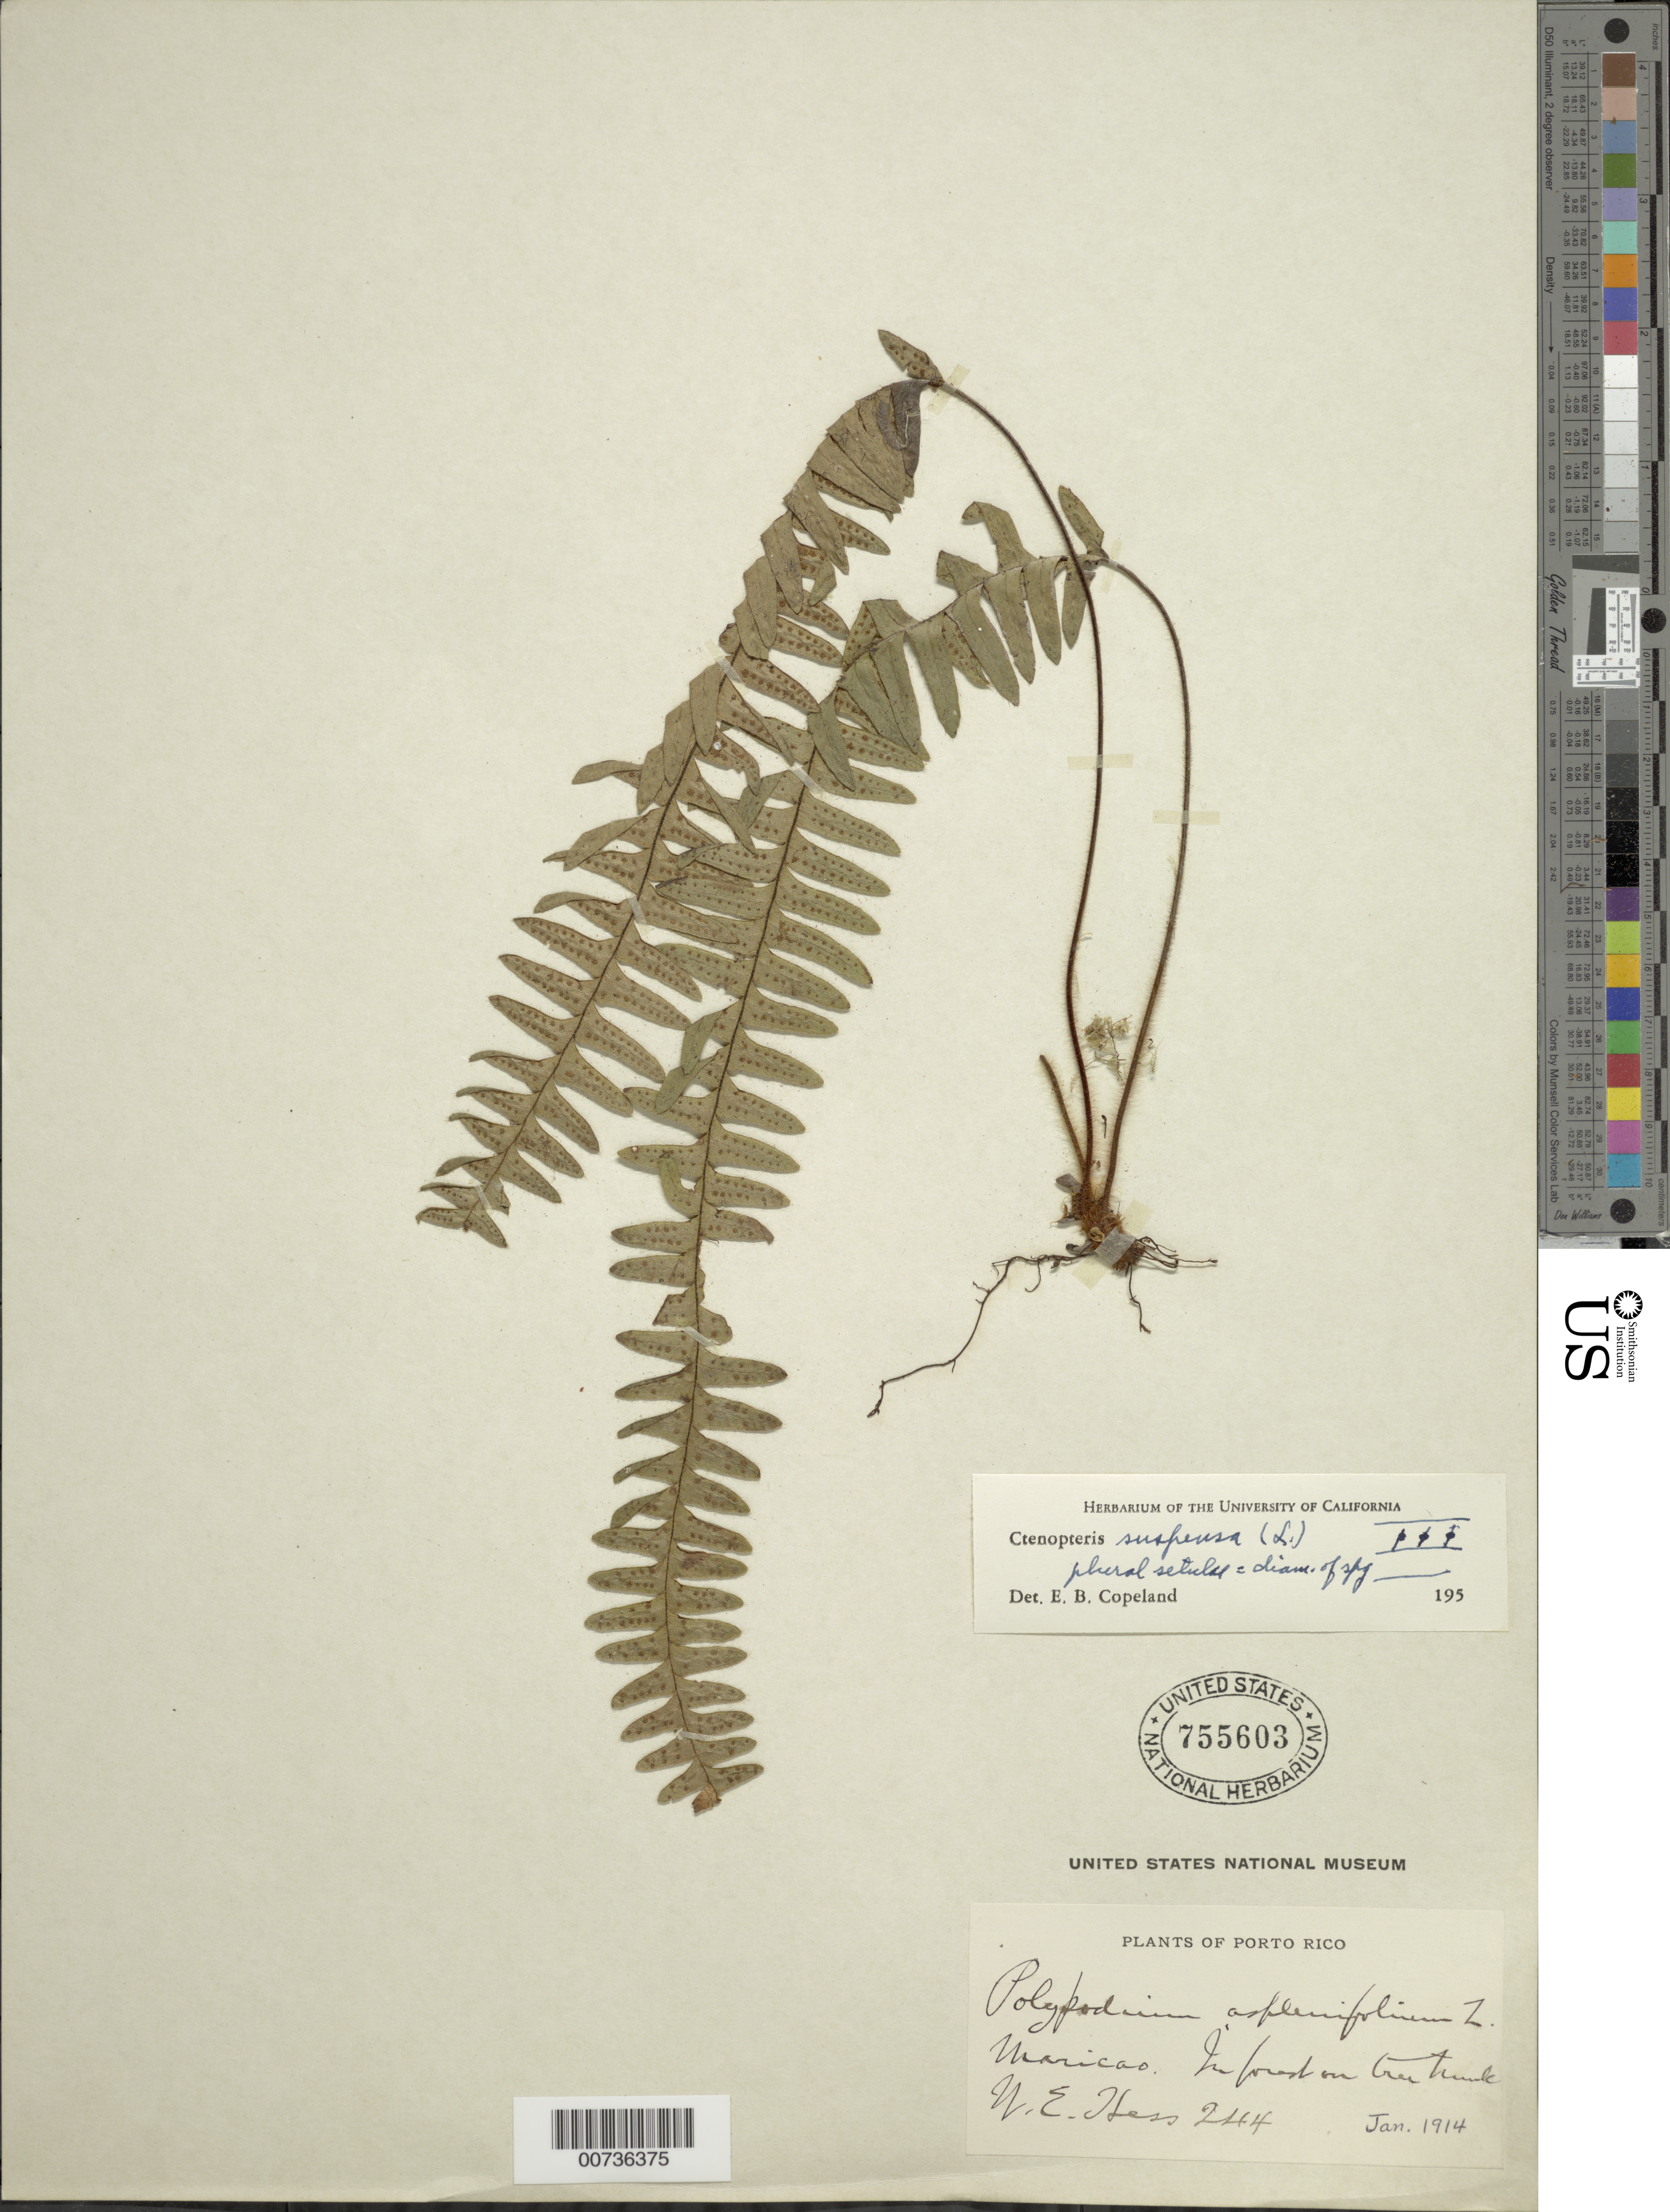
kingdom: Plantae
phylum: Tracheophyta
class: Polypodiopsida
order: Polypodiales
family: Polypodiaceae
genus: Terpsichore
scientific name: Terpsichore asplenifolia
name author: (L.) A.R. Sm.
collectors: W. Hess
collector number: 244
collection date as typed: Jan 1914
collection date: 1914-01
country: Puerto Rico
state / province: Maricao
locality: Maricao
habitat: In forest on tree-trunk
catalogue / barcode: US 755603